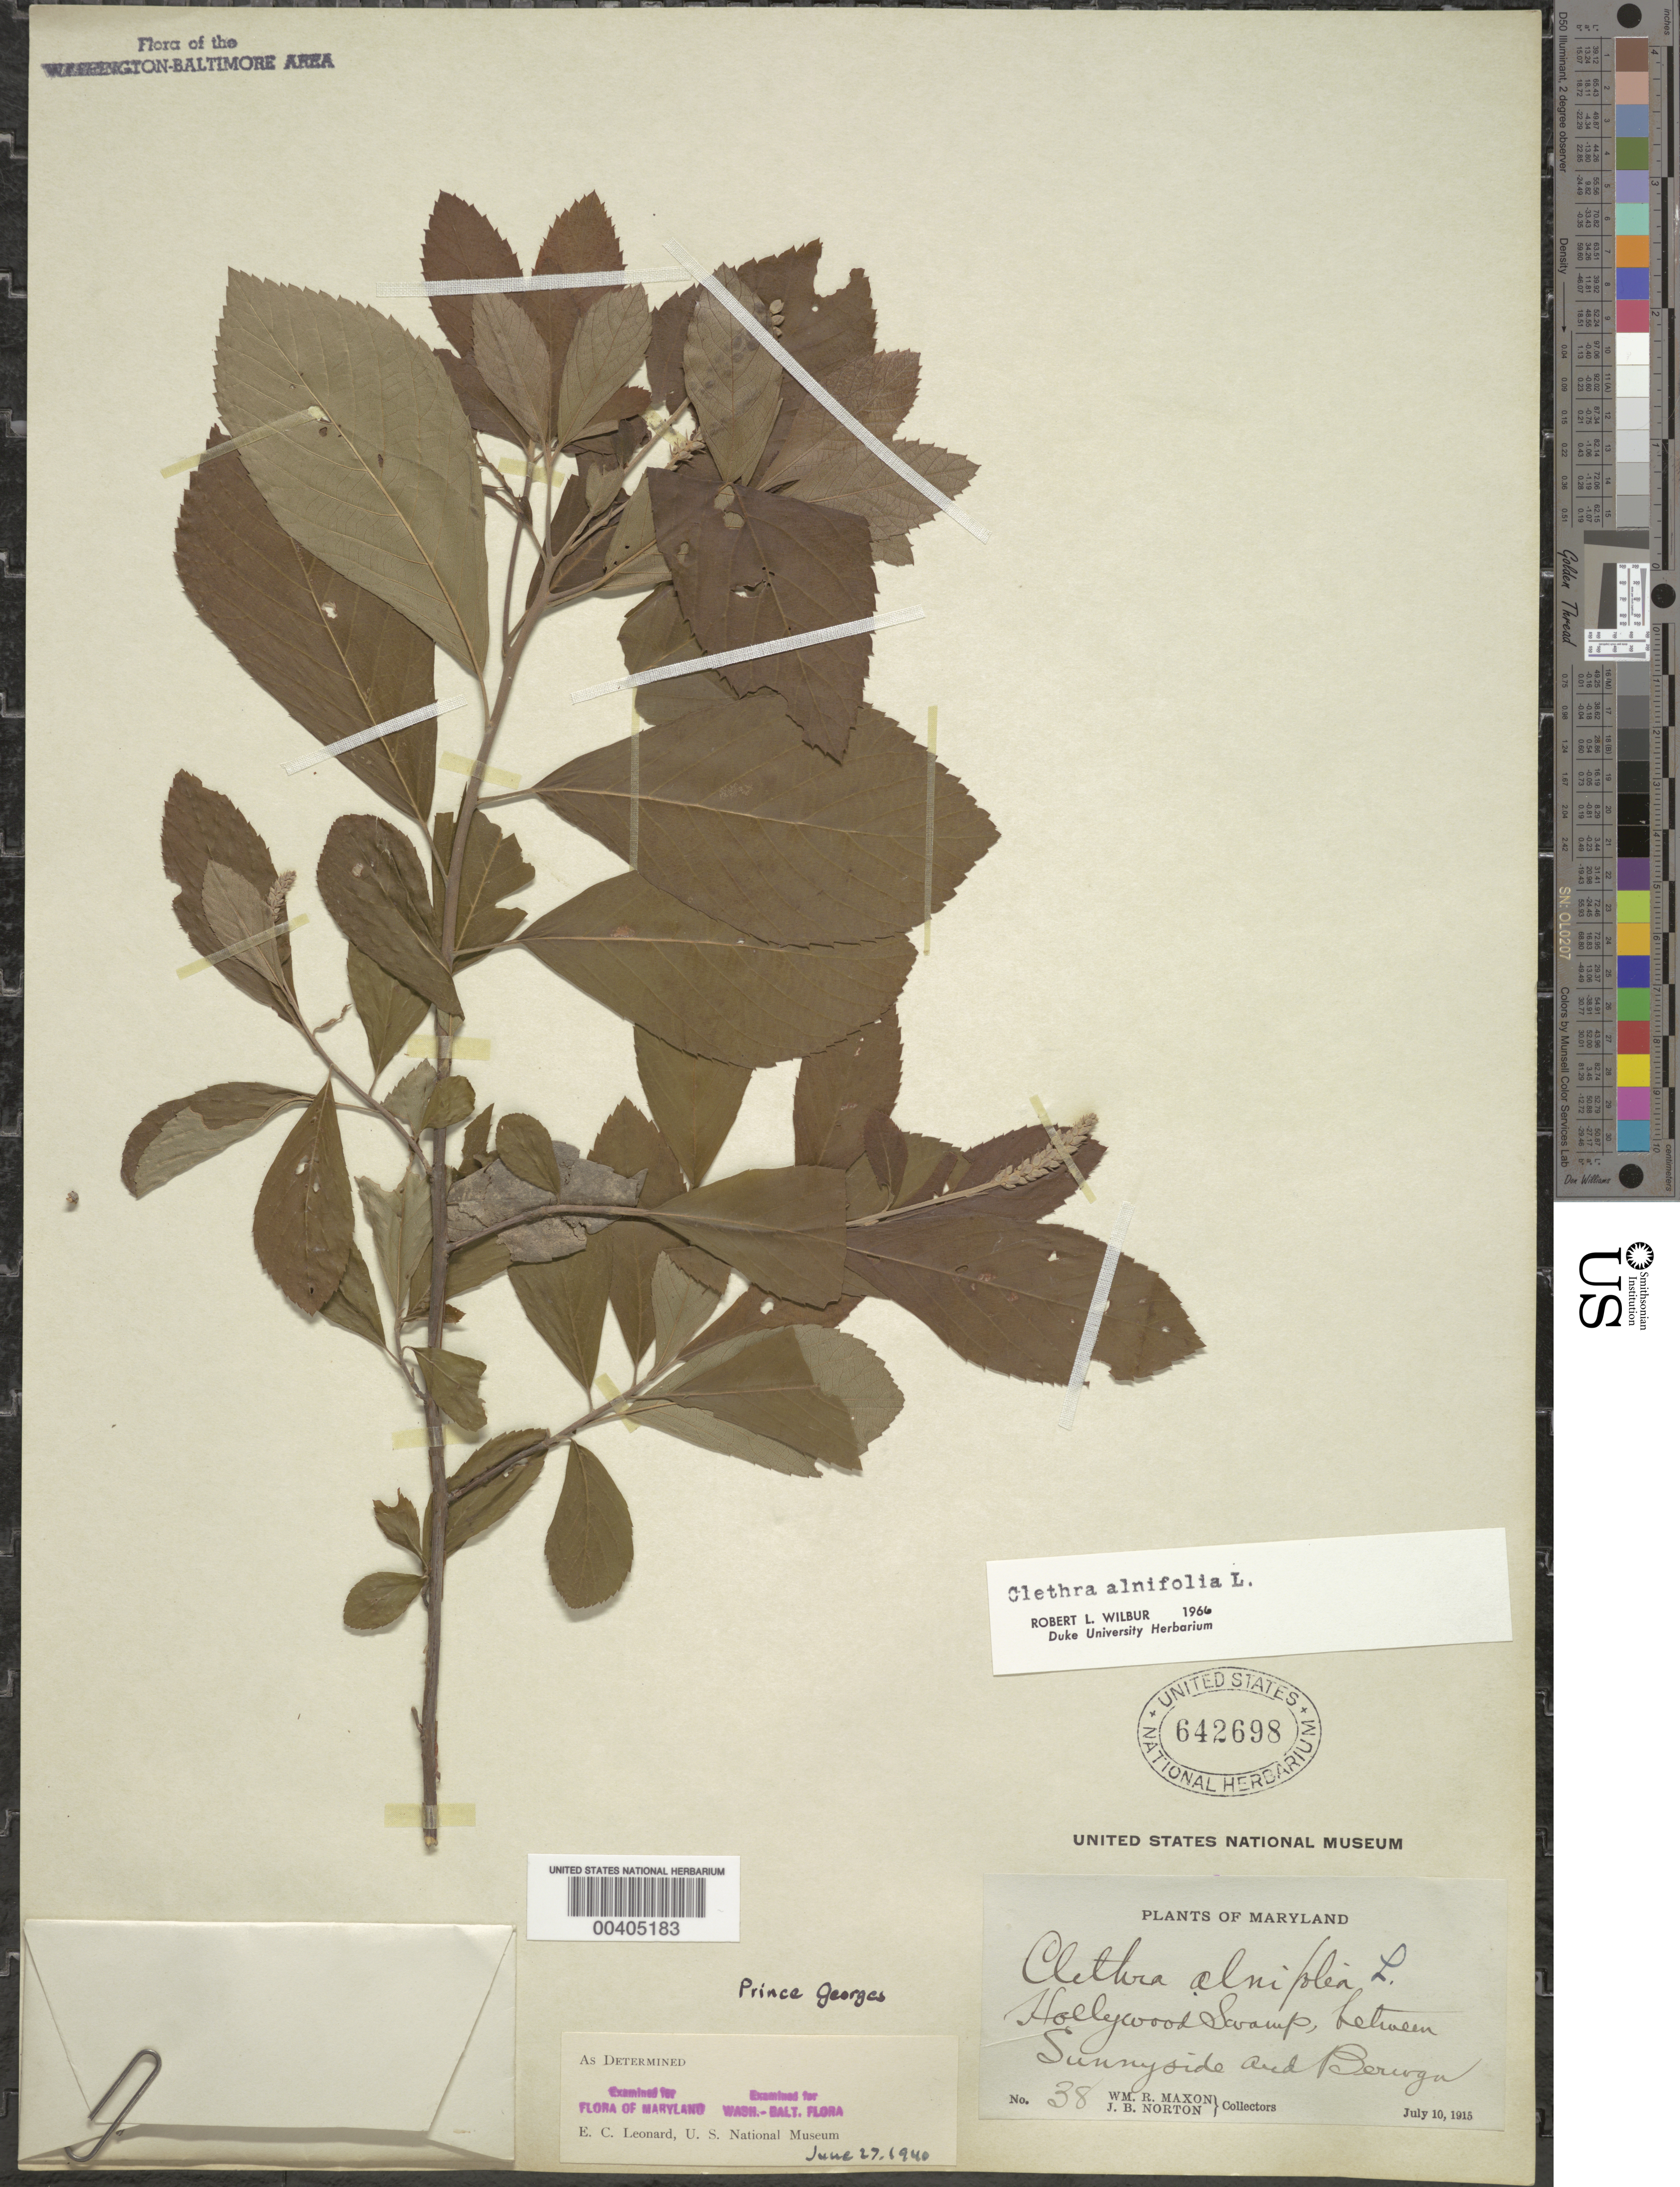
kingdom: Plantae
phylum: Tracheophyta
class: Magnoliopsida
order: Ericales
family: Clethraceae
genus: Clethra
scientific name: Clethra alnifolia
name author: L.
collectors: W. R. Maxon & J. Norton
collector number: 38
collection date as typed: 10 Jul 1915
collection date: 1915-07-10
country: United States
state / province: Maryland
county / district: Prince George's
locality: Hollywood Swamp between Sunnyside and Berwyn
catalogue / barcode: US 642698